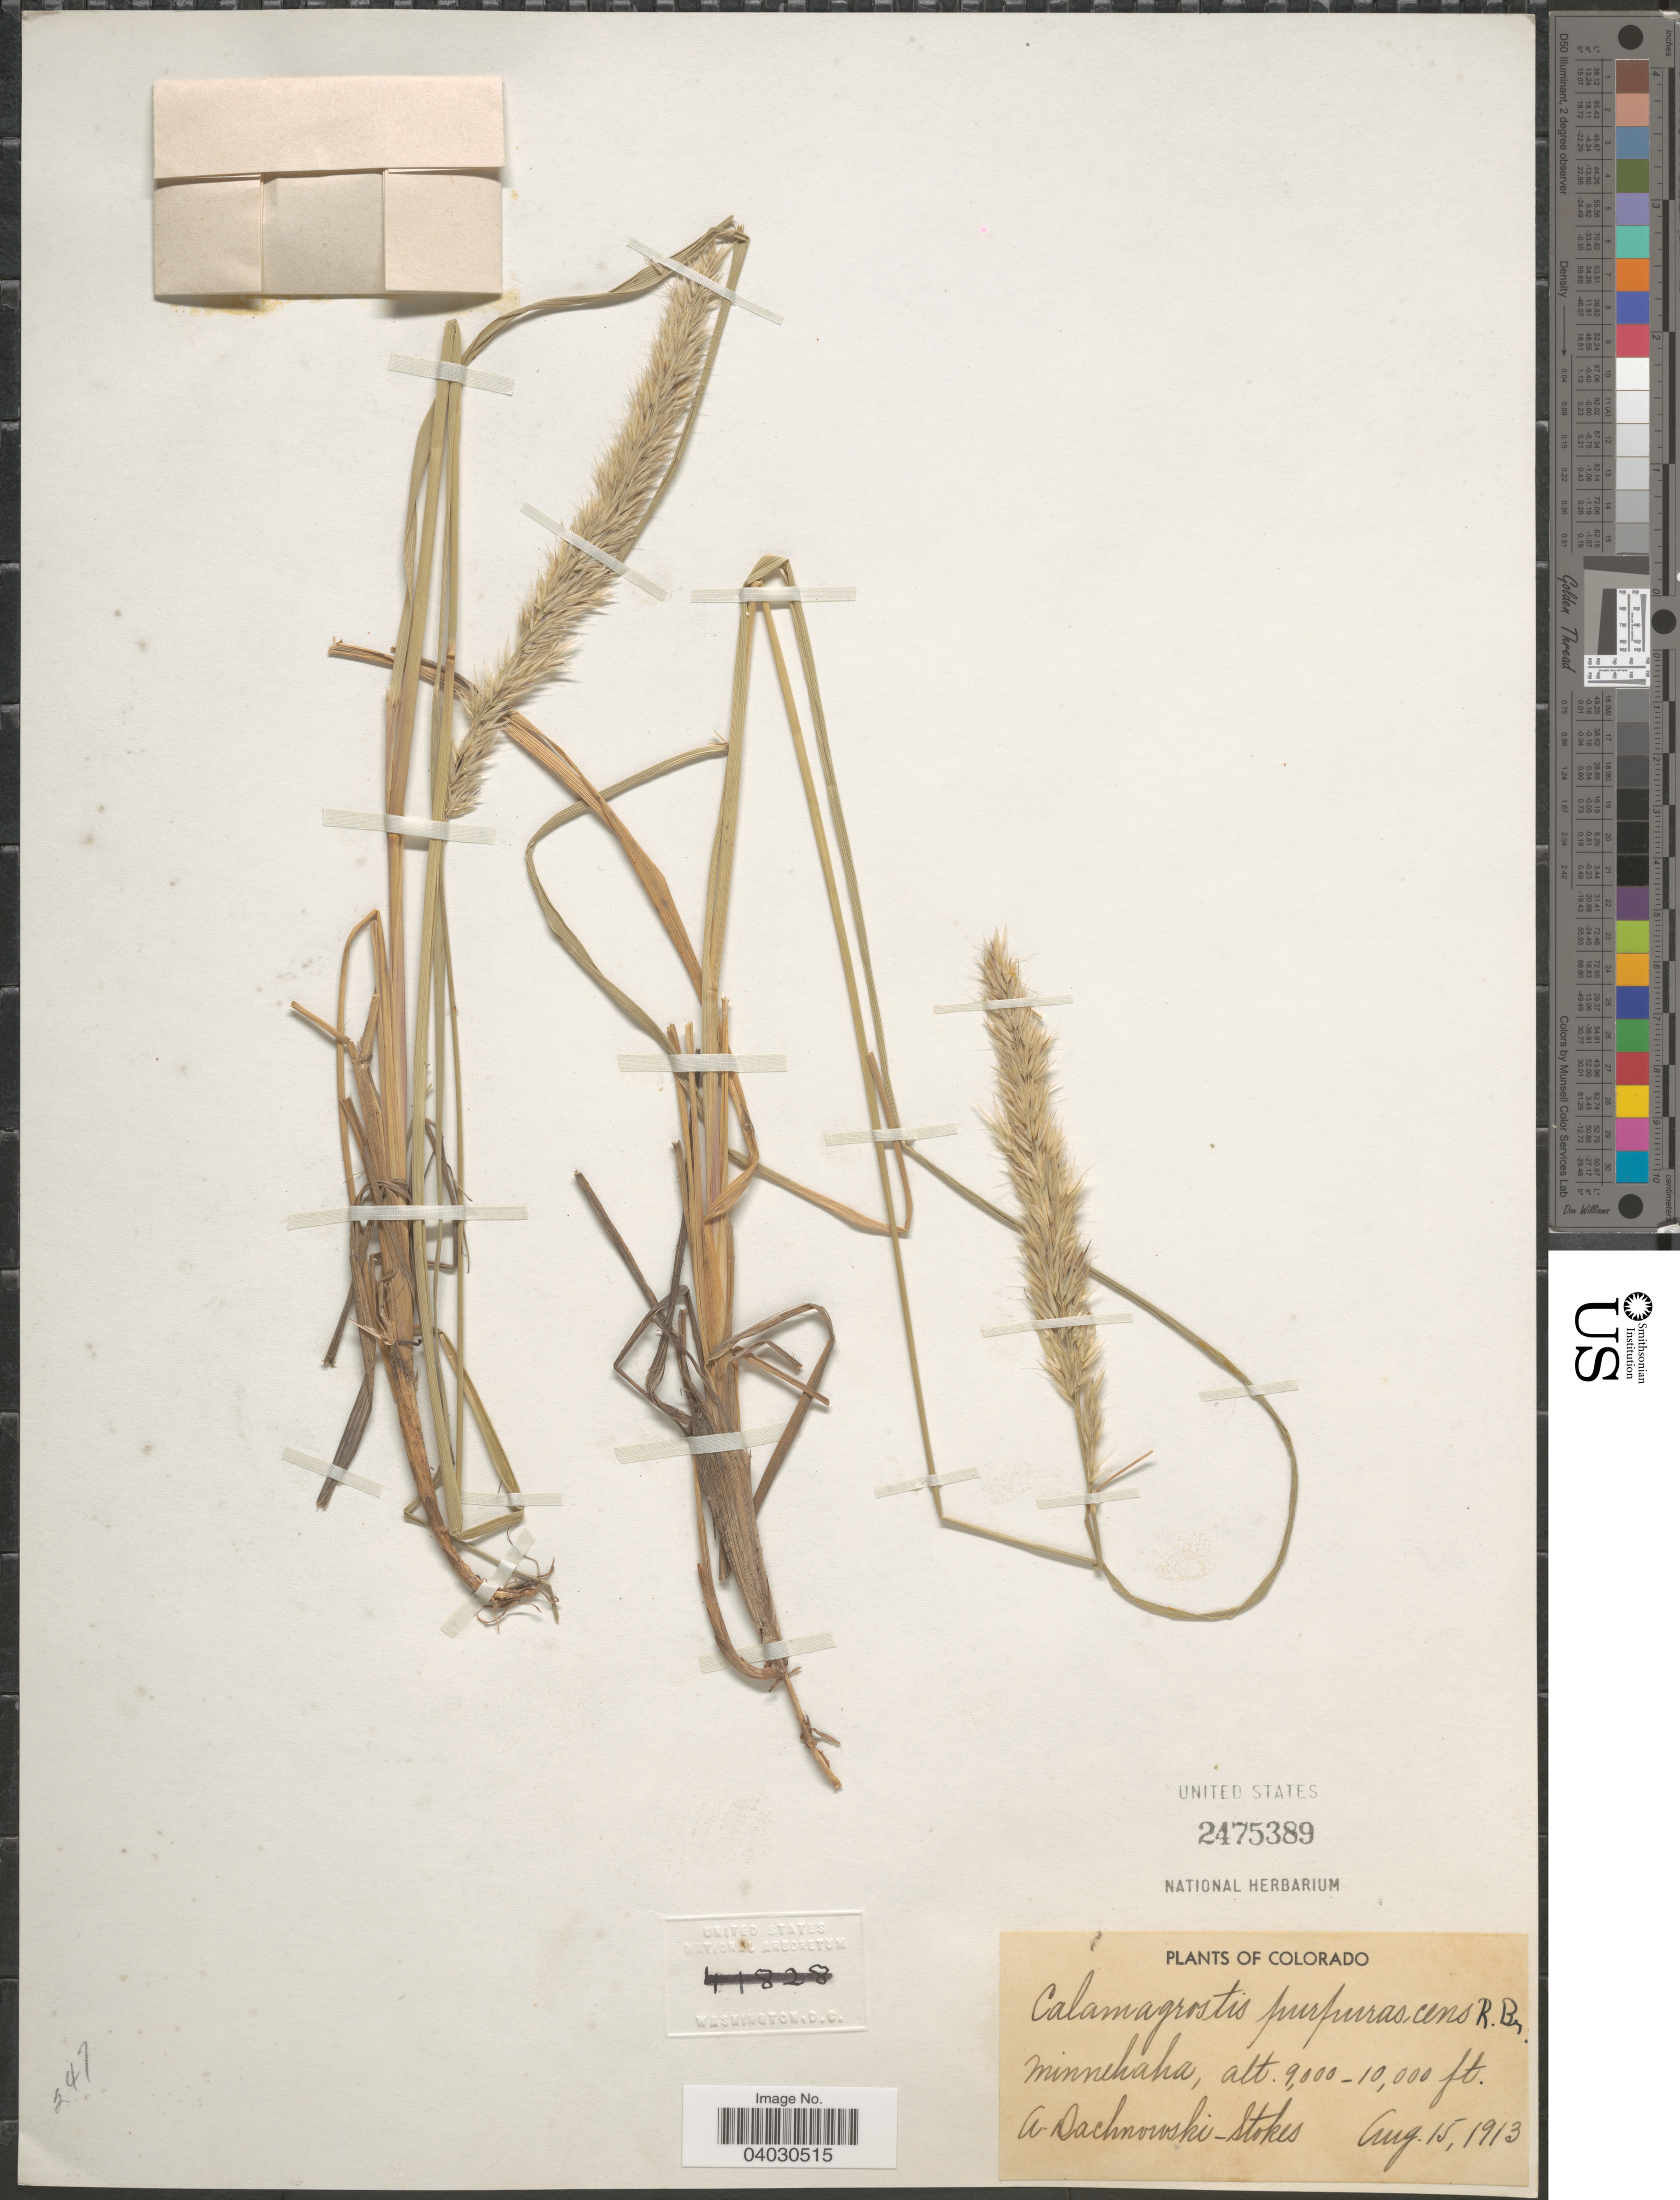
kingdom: Plantae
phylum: Tracheophyta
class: Liliopsida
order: Poales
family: Poaceae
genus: Calamagrostis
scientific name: Calamagrostis purpurascens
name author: R. Br.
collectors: A. P. Dachnowski-Stokes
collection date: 1913-08-15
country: United States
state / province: Colorado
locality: Minnehaha.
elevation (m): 2743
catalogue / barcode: US 2475389